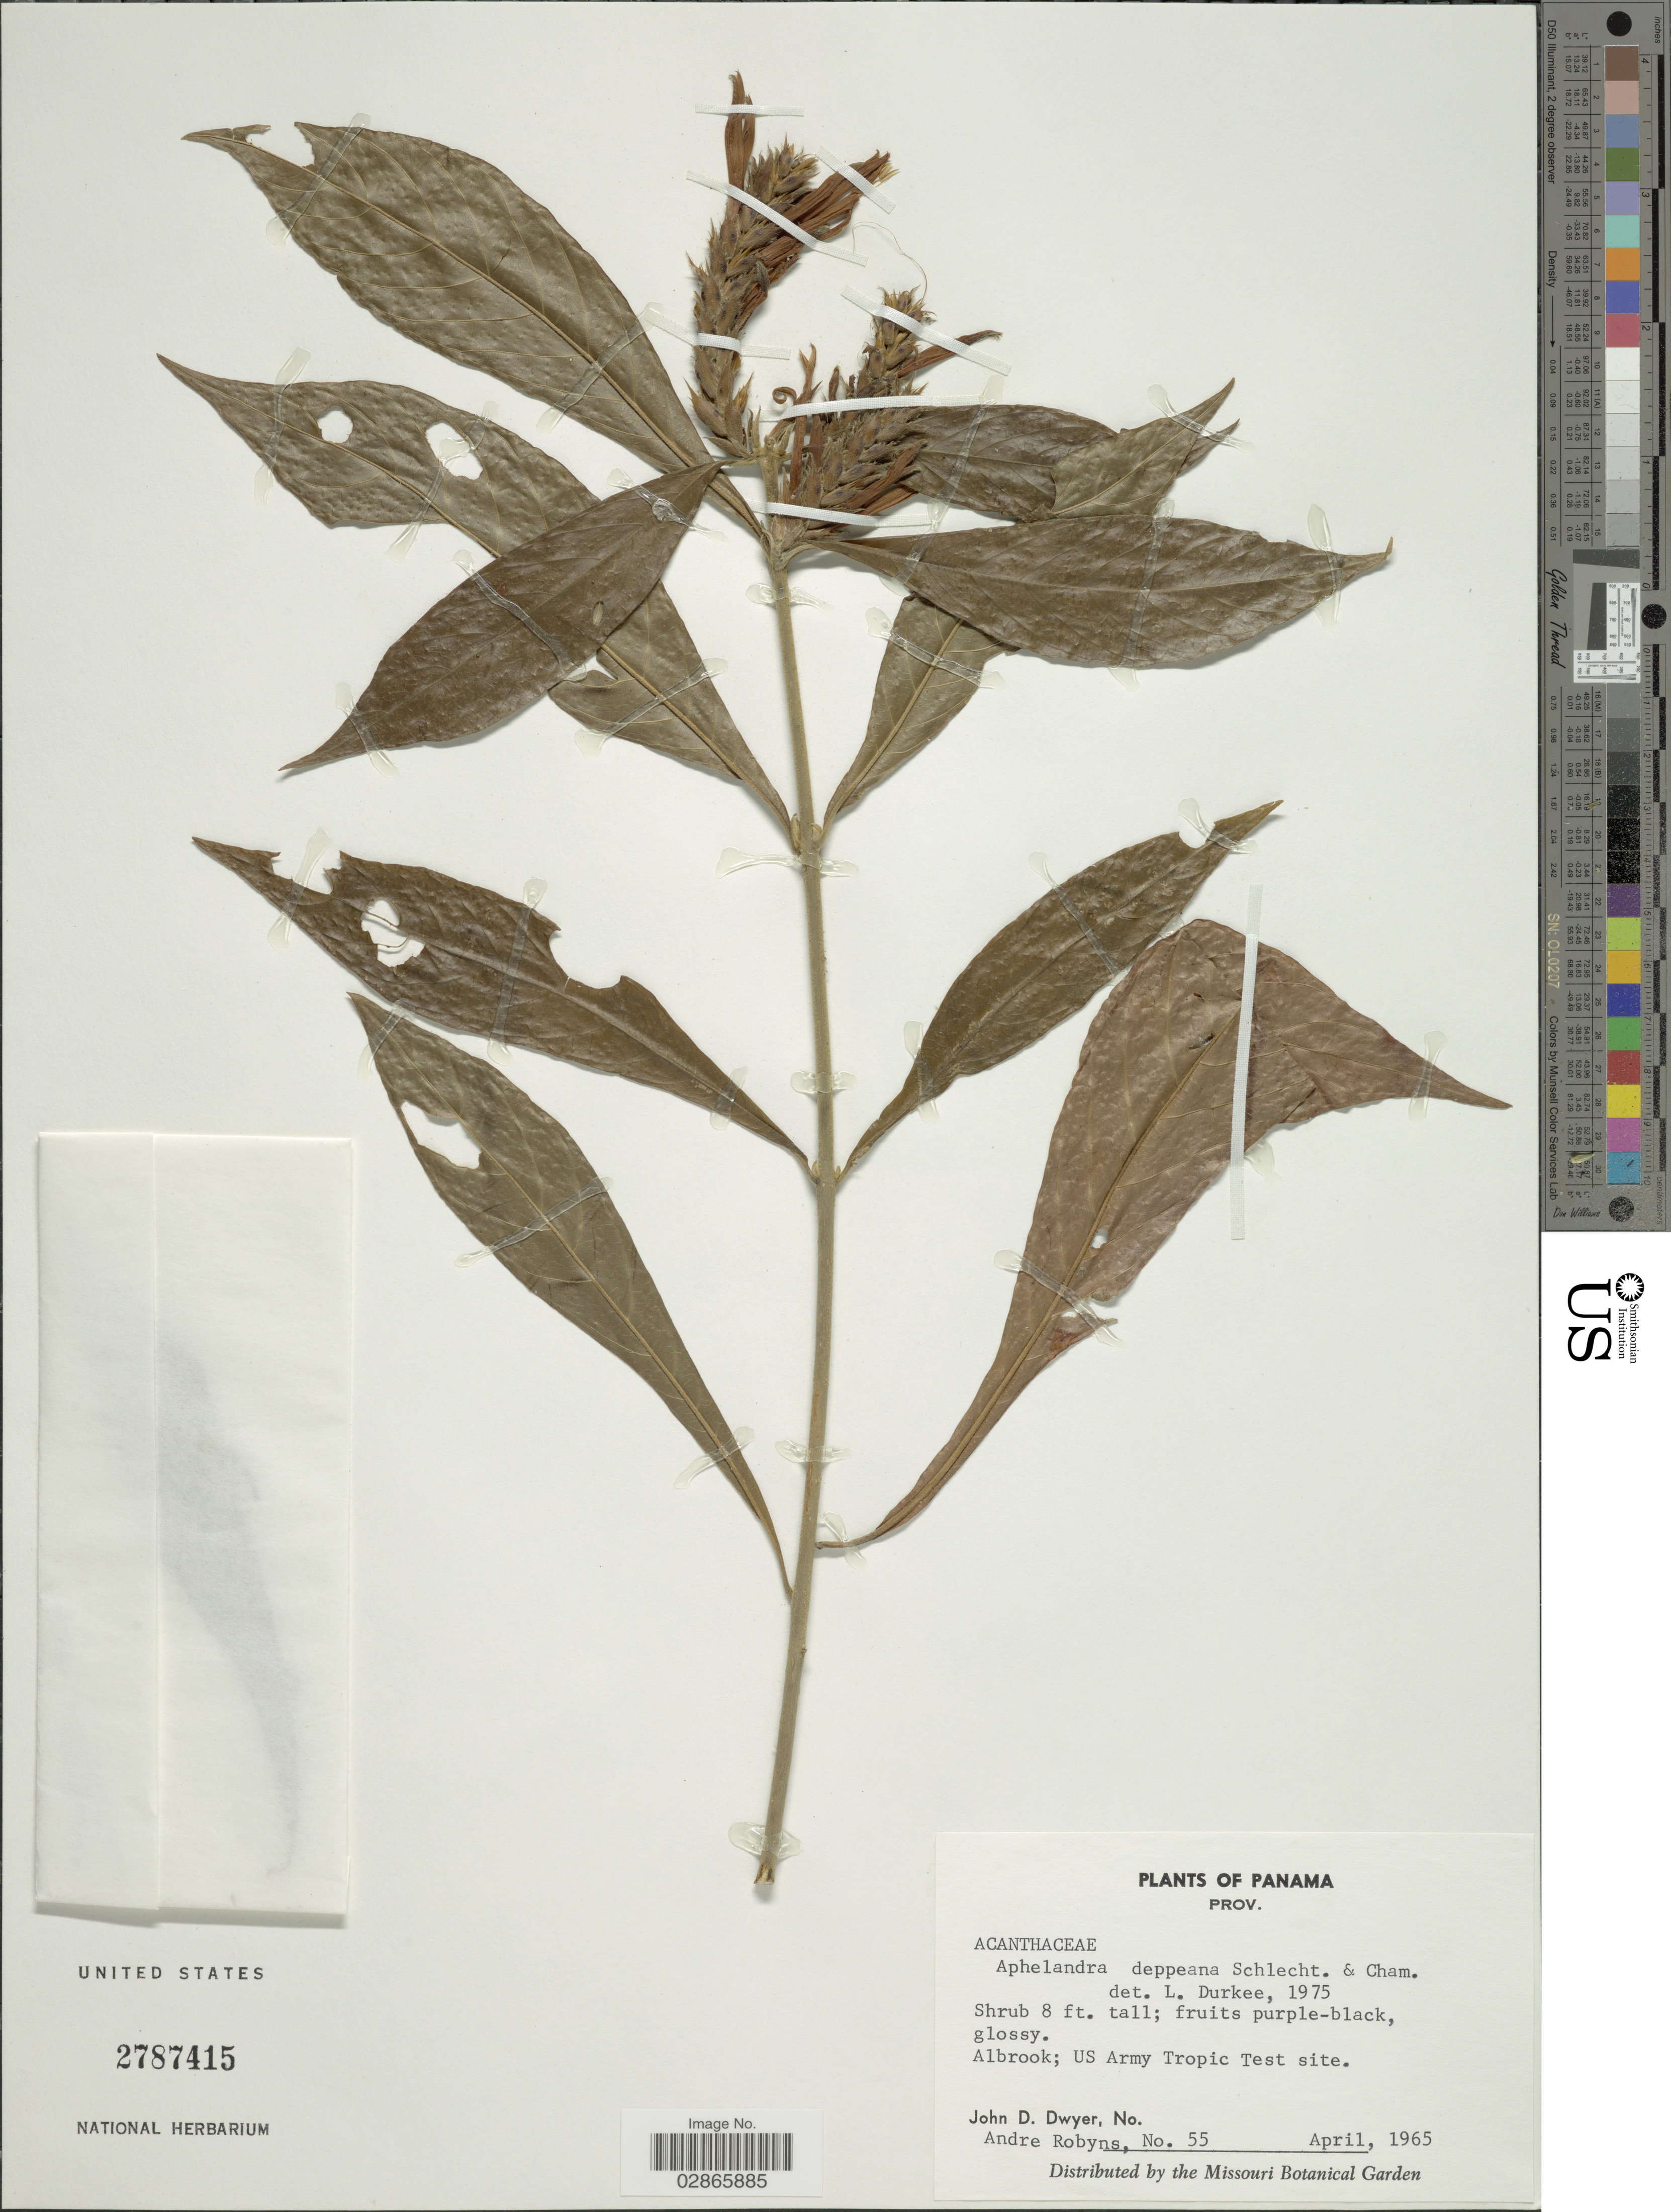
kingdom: Plantae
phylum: Tracheophyta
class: Magnoliopsida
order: Lamiales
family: Acanthaceae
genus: Aphelandra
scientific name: Aphelandra deppeana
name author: Schltdl. & Cham.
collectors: J. D. Dwyer & A. G. Robyns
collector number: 55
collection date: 1965-04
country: Panama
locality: Albrook; US Army Tropic Test site.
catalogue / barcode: US 2787415